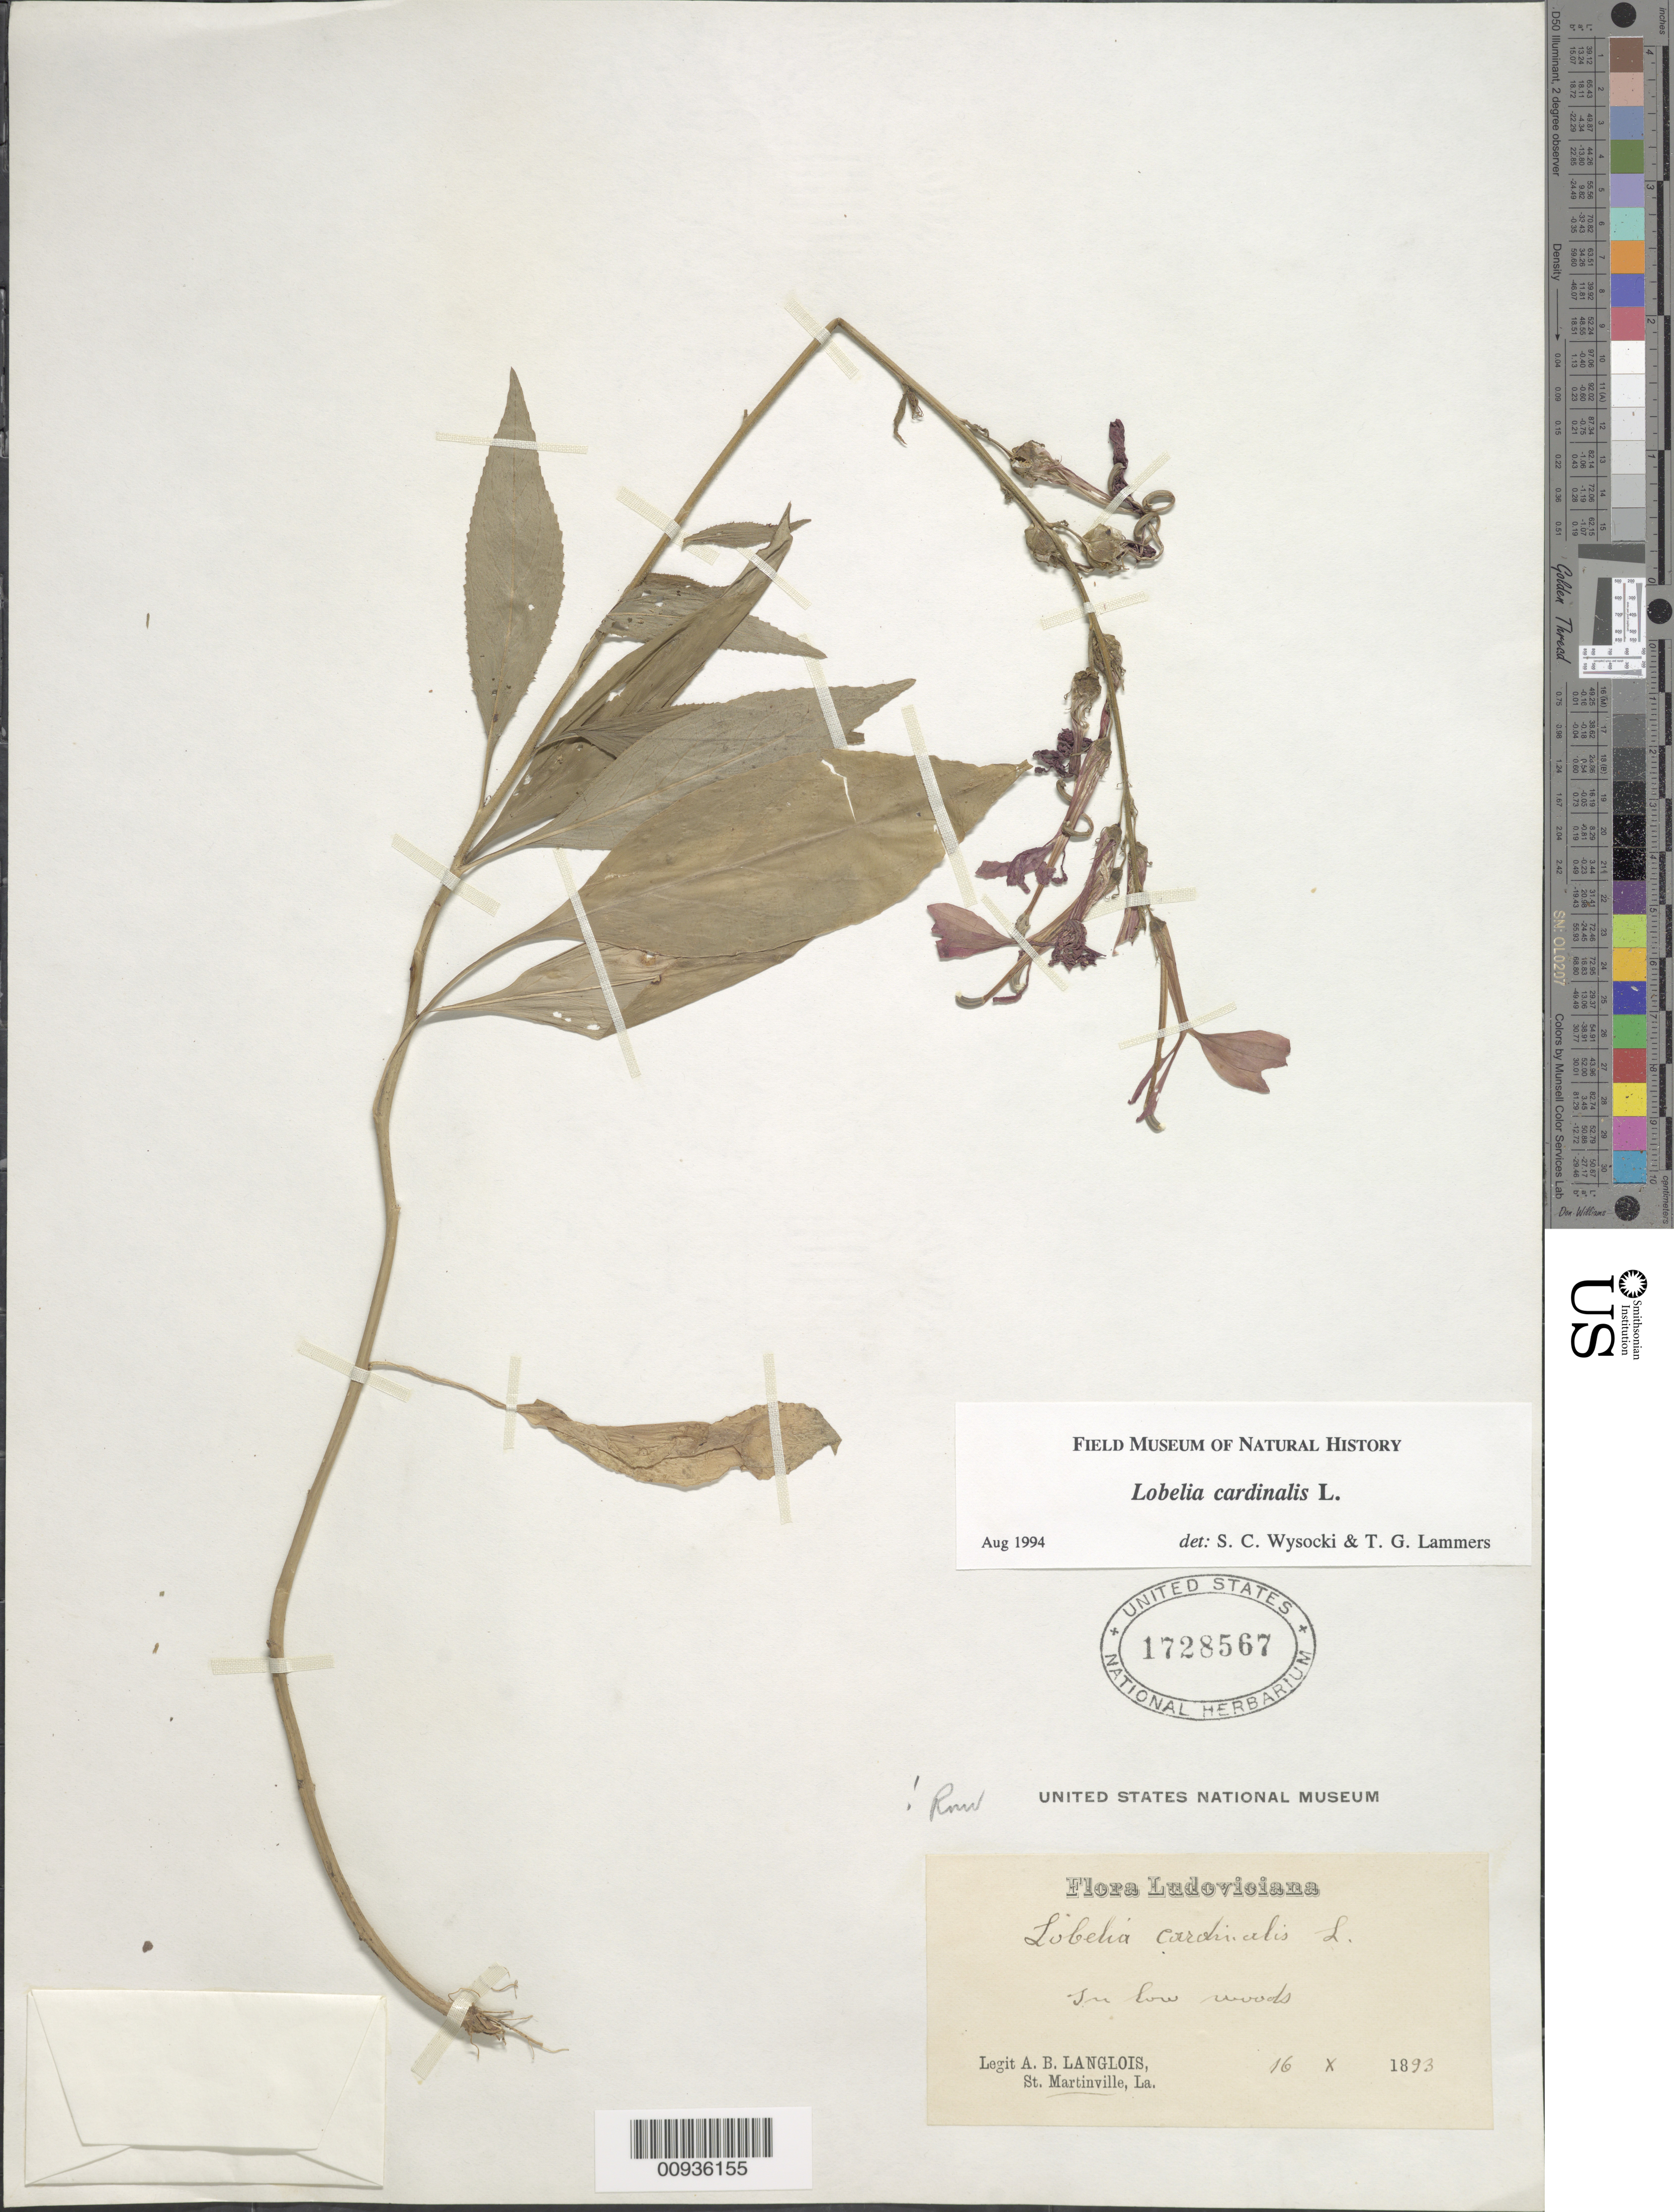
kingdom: Plantae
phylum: Tracheophyta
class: Magnoliopsida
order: Asterales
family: Campanulaceae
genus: Lobelia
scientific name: Lobelia cardinalis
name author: L.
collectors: A. B. Langlois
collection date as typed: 16 X 1893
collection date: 1893-10-16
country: United States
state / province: Louisiana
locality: St. Martinville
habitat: in low woods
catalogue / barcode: US 1728567